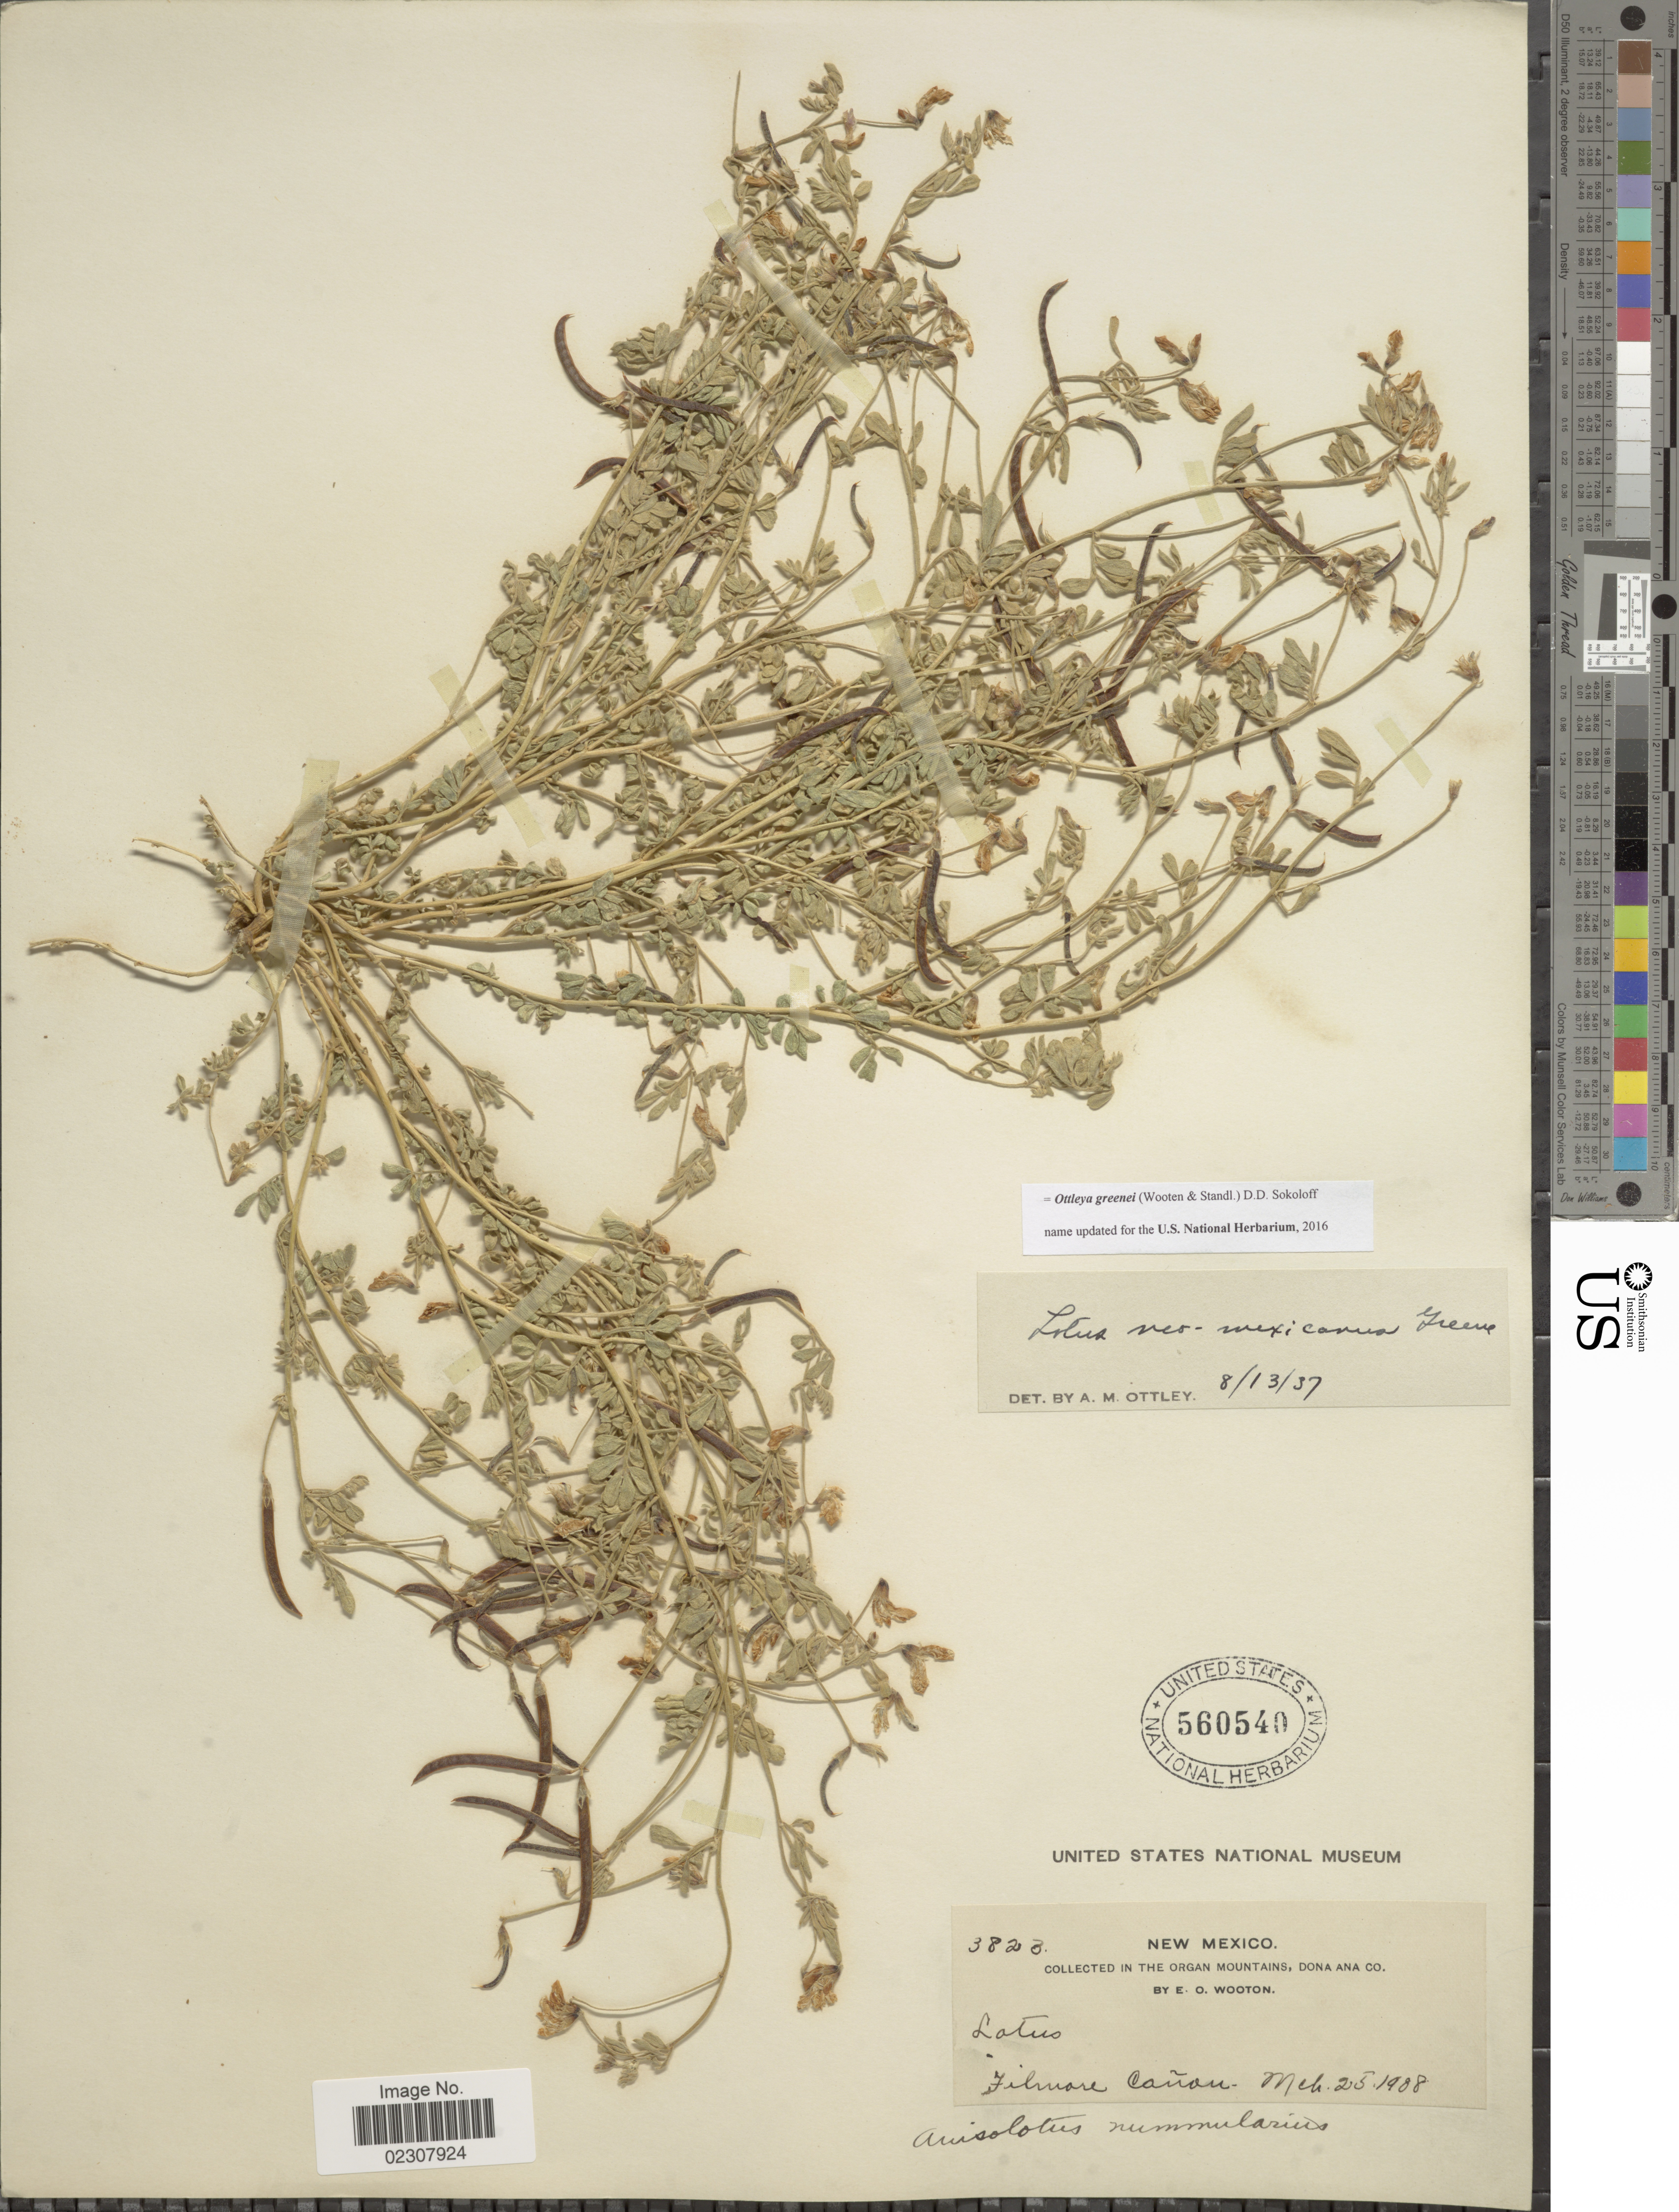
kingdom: Plantae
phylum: Tracheophyta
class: Magnoliopsida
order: Fabales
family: Fabaceae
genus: Ottleya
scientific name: Ottleya greenei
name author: (Wooten & Standl.) D.D. Sokoloff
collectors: E. O. Wooton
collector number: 3823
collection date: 1908-03-25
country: United States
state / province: New Mexico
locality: In the Organ Mountains, Dona Ana Co, Filmore Cañon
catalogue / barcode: US 560540